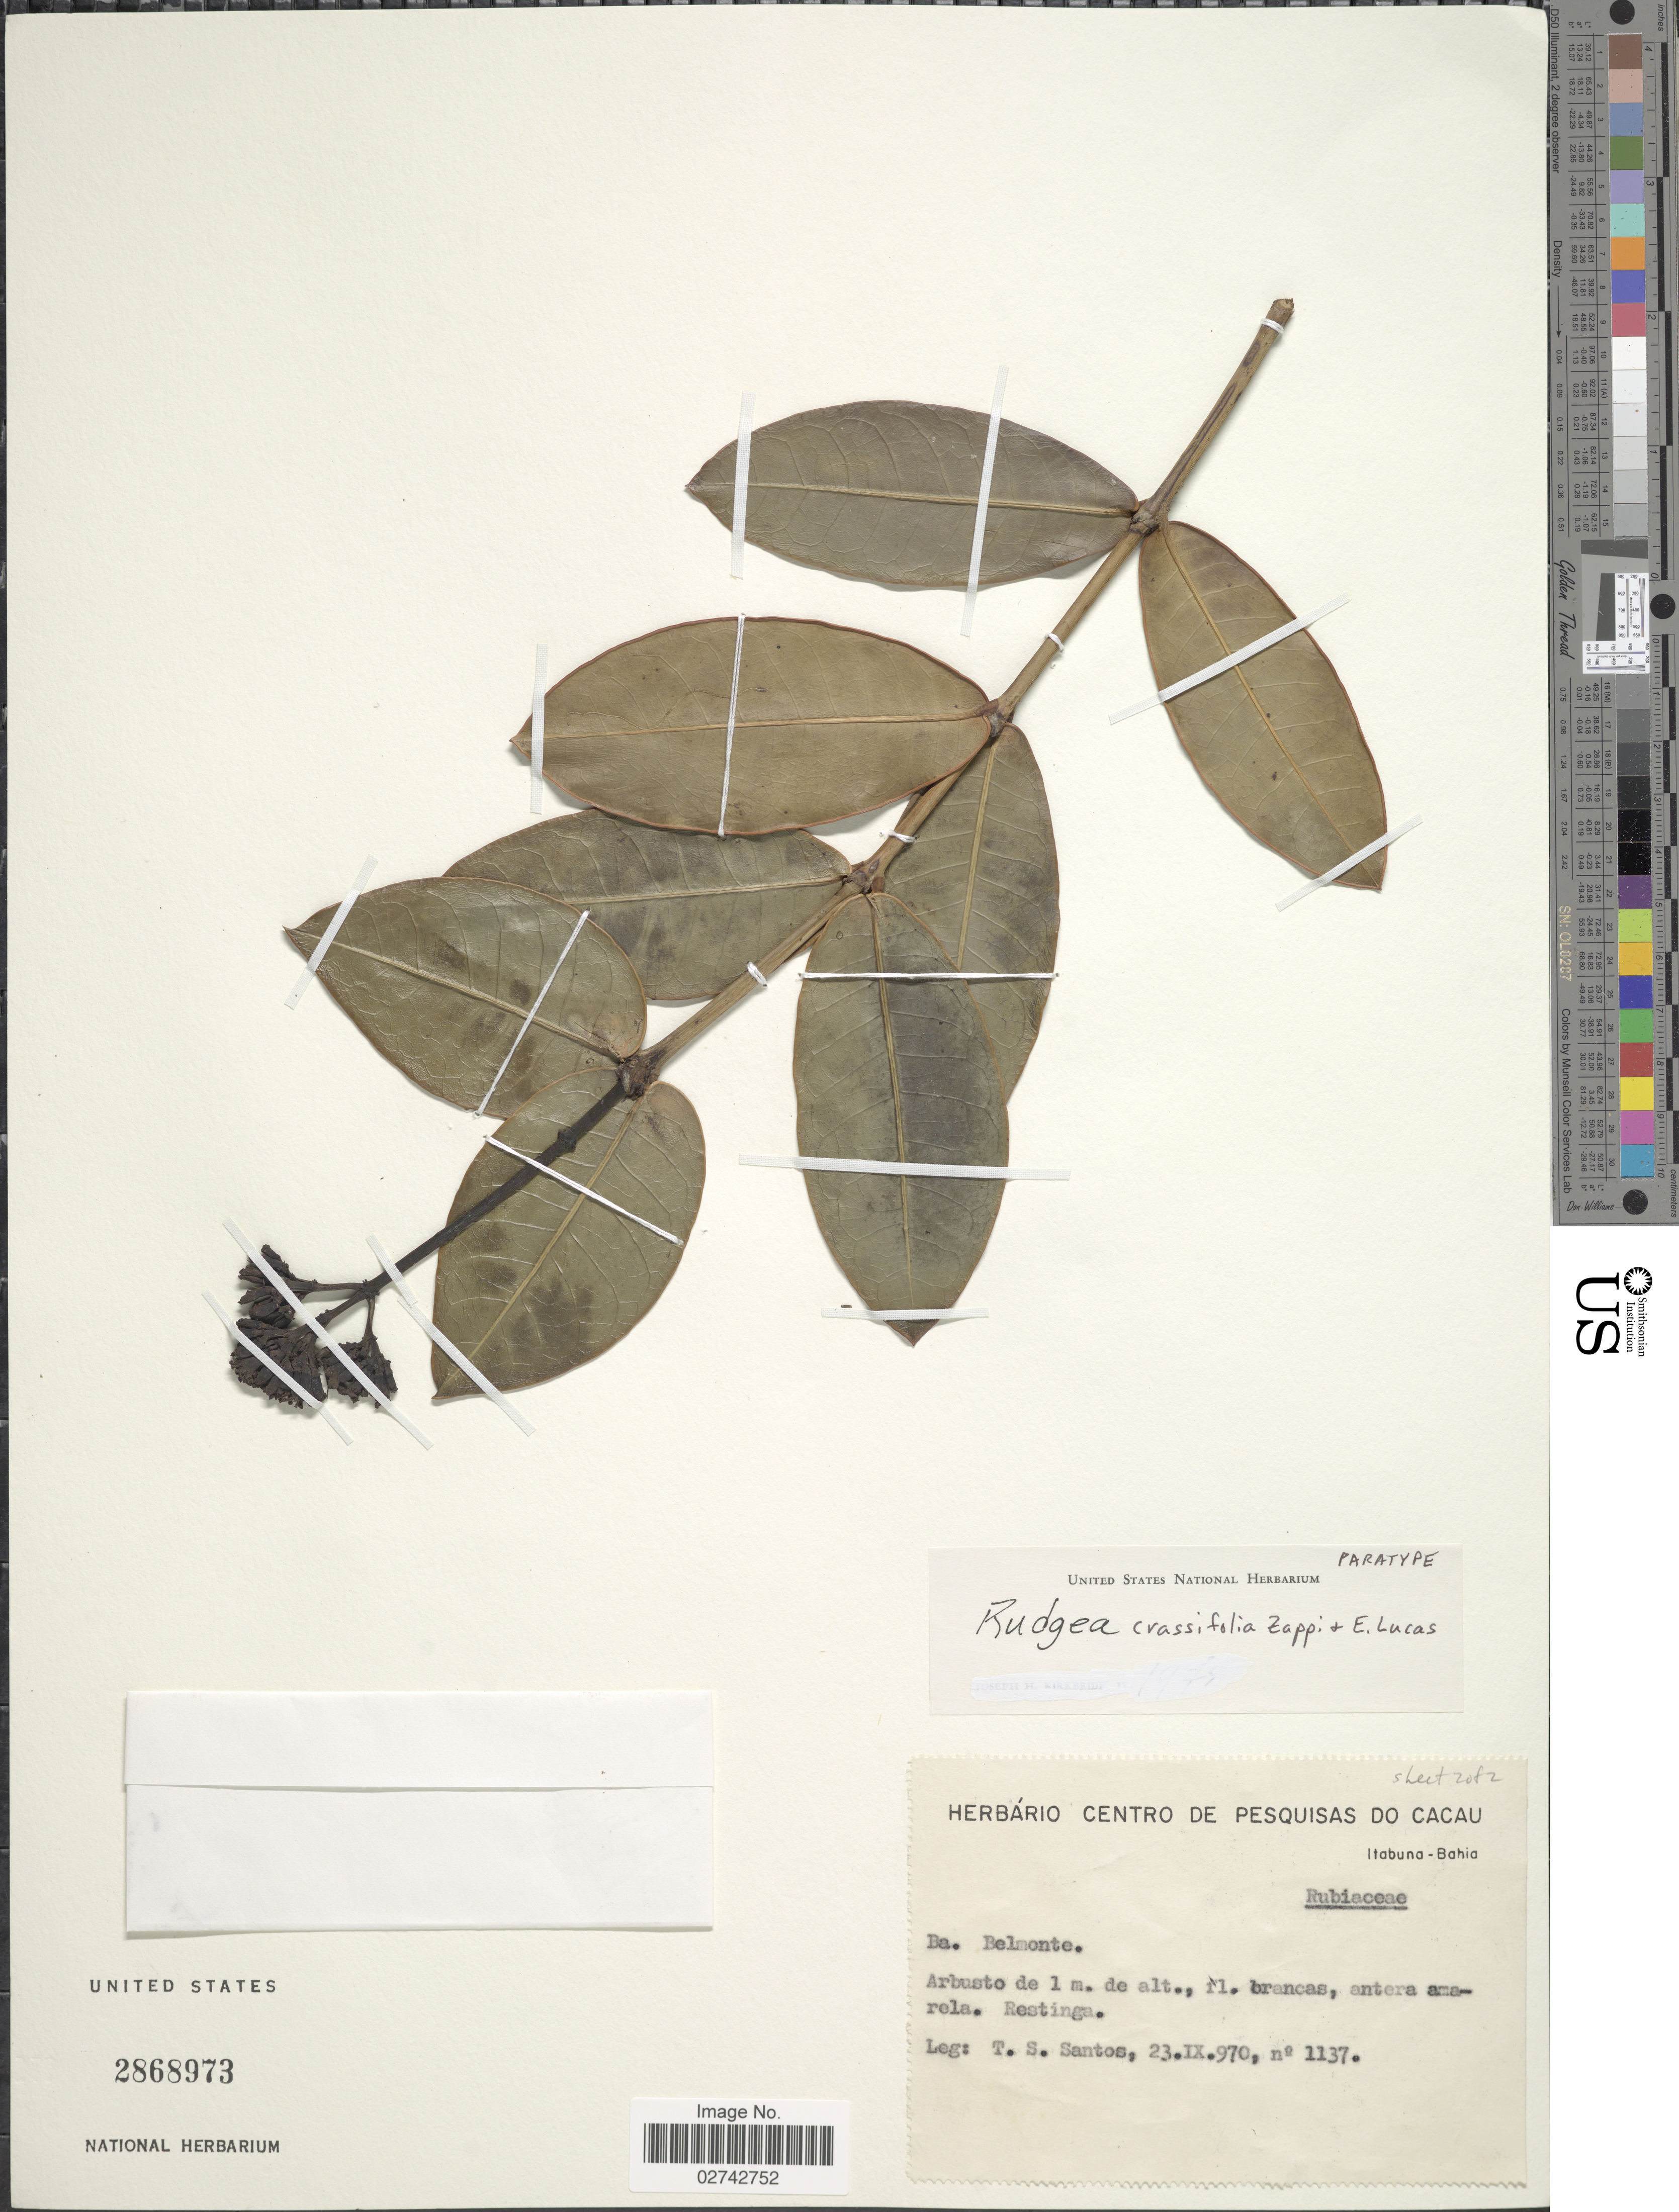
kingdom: Plantae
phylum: Tracheophyta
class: Magnoliopsida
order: Gentianales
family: Rubiaceae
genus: Rudgea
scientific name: Rudgea crassifolia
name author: Zappi & E. Lucas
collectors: T. S. Santos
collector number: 1137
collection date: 1970-11-23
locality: Ba, Belmonte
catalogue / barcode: US 2868973